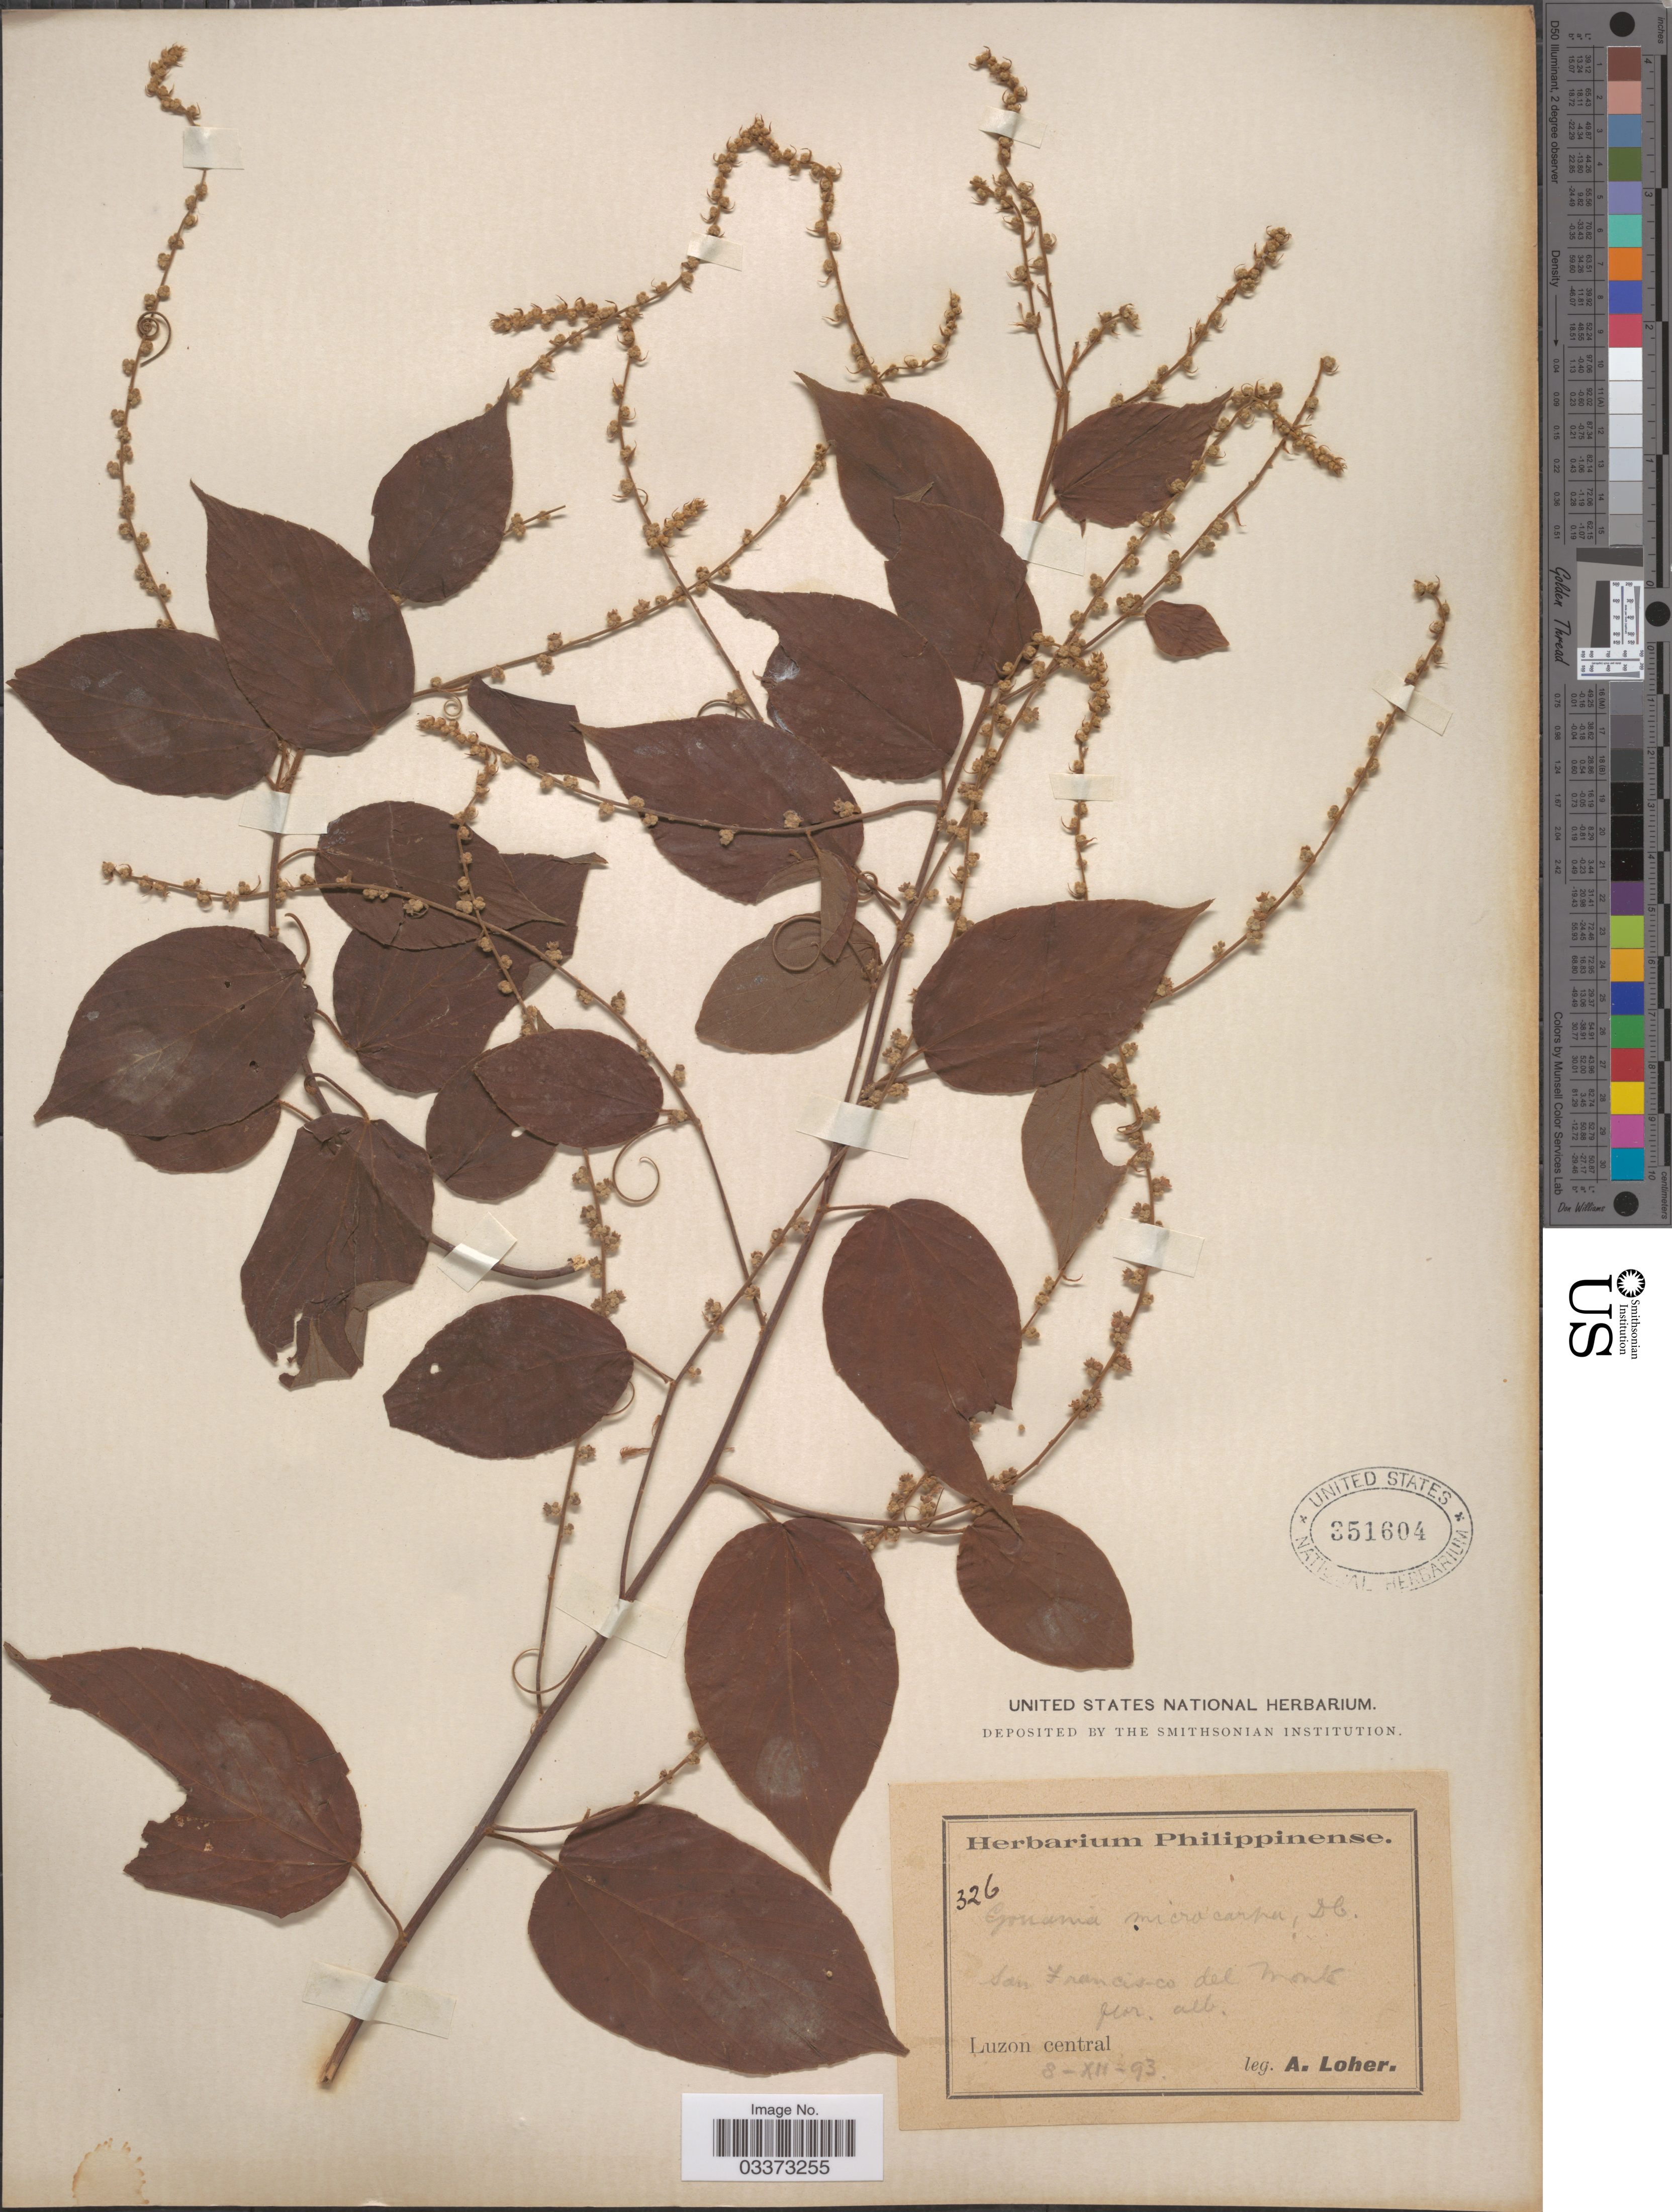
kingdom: Plantae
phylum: Tracheophyta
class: Magnoliopsida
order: Rosales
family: Rhamnaceae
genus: Gouania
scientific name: Gouania microcarpa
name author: DC.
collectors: A. Loher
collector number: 326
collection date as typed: Transcribed d/m/y: 8/12/93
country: Philippines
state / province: Central Luzon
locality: San Francisco del Monte flor. [unsure placement] alb. [unsure placement]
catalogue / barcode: US 351604